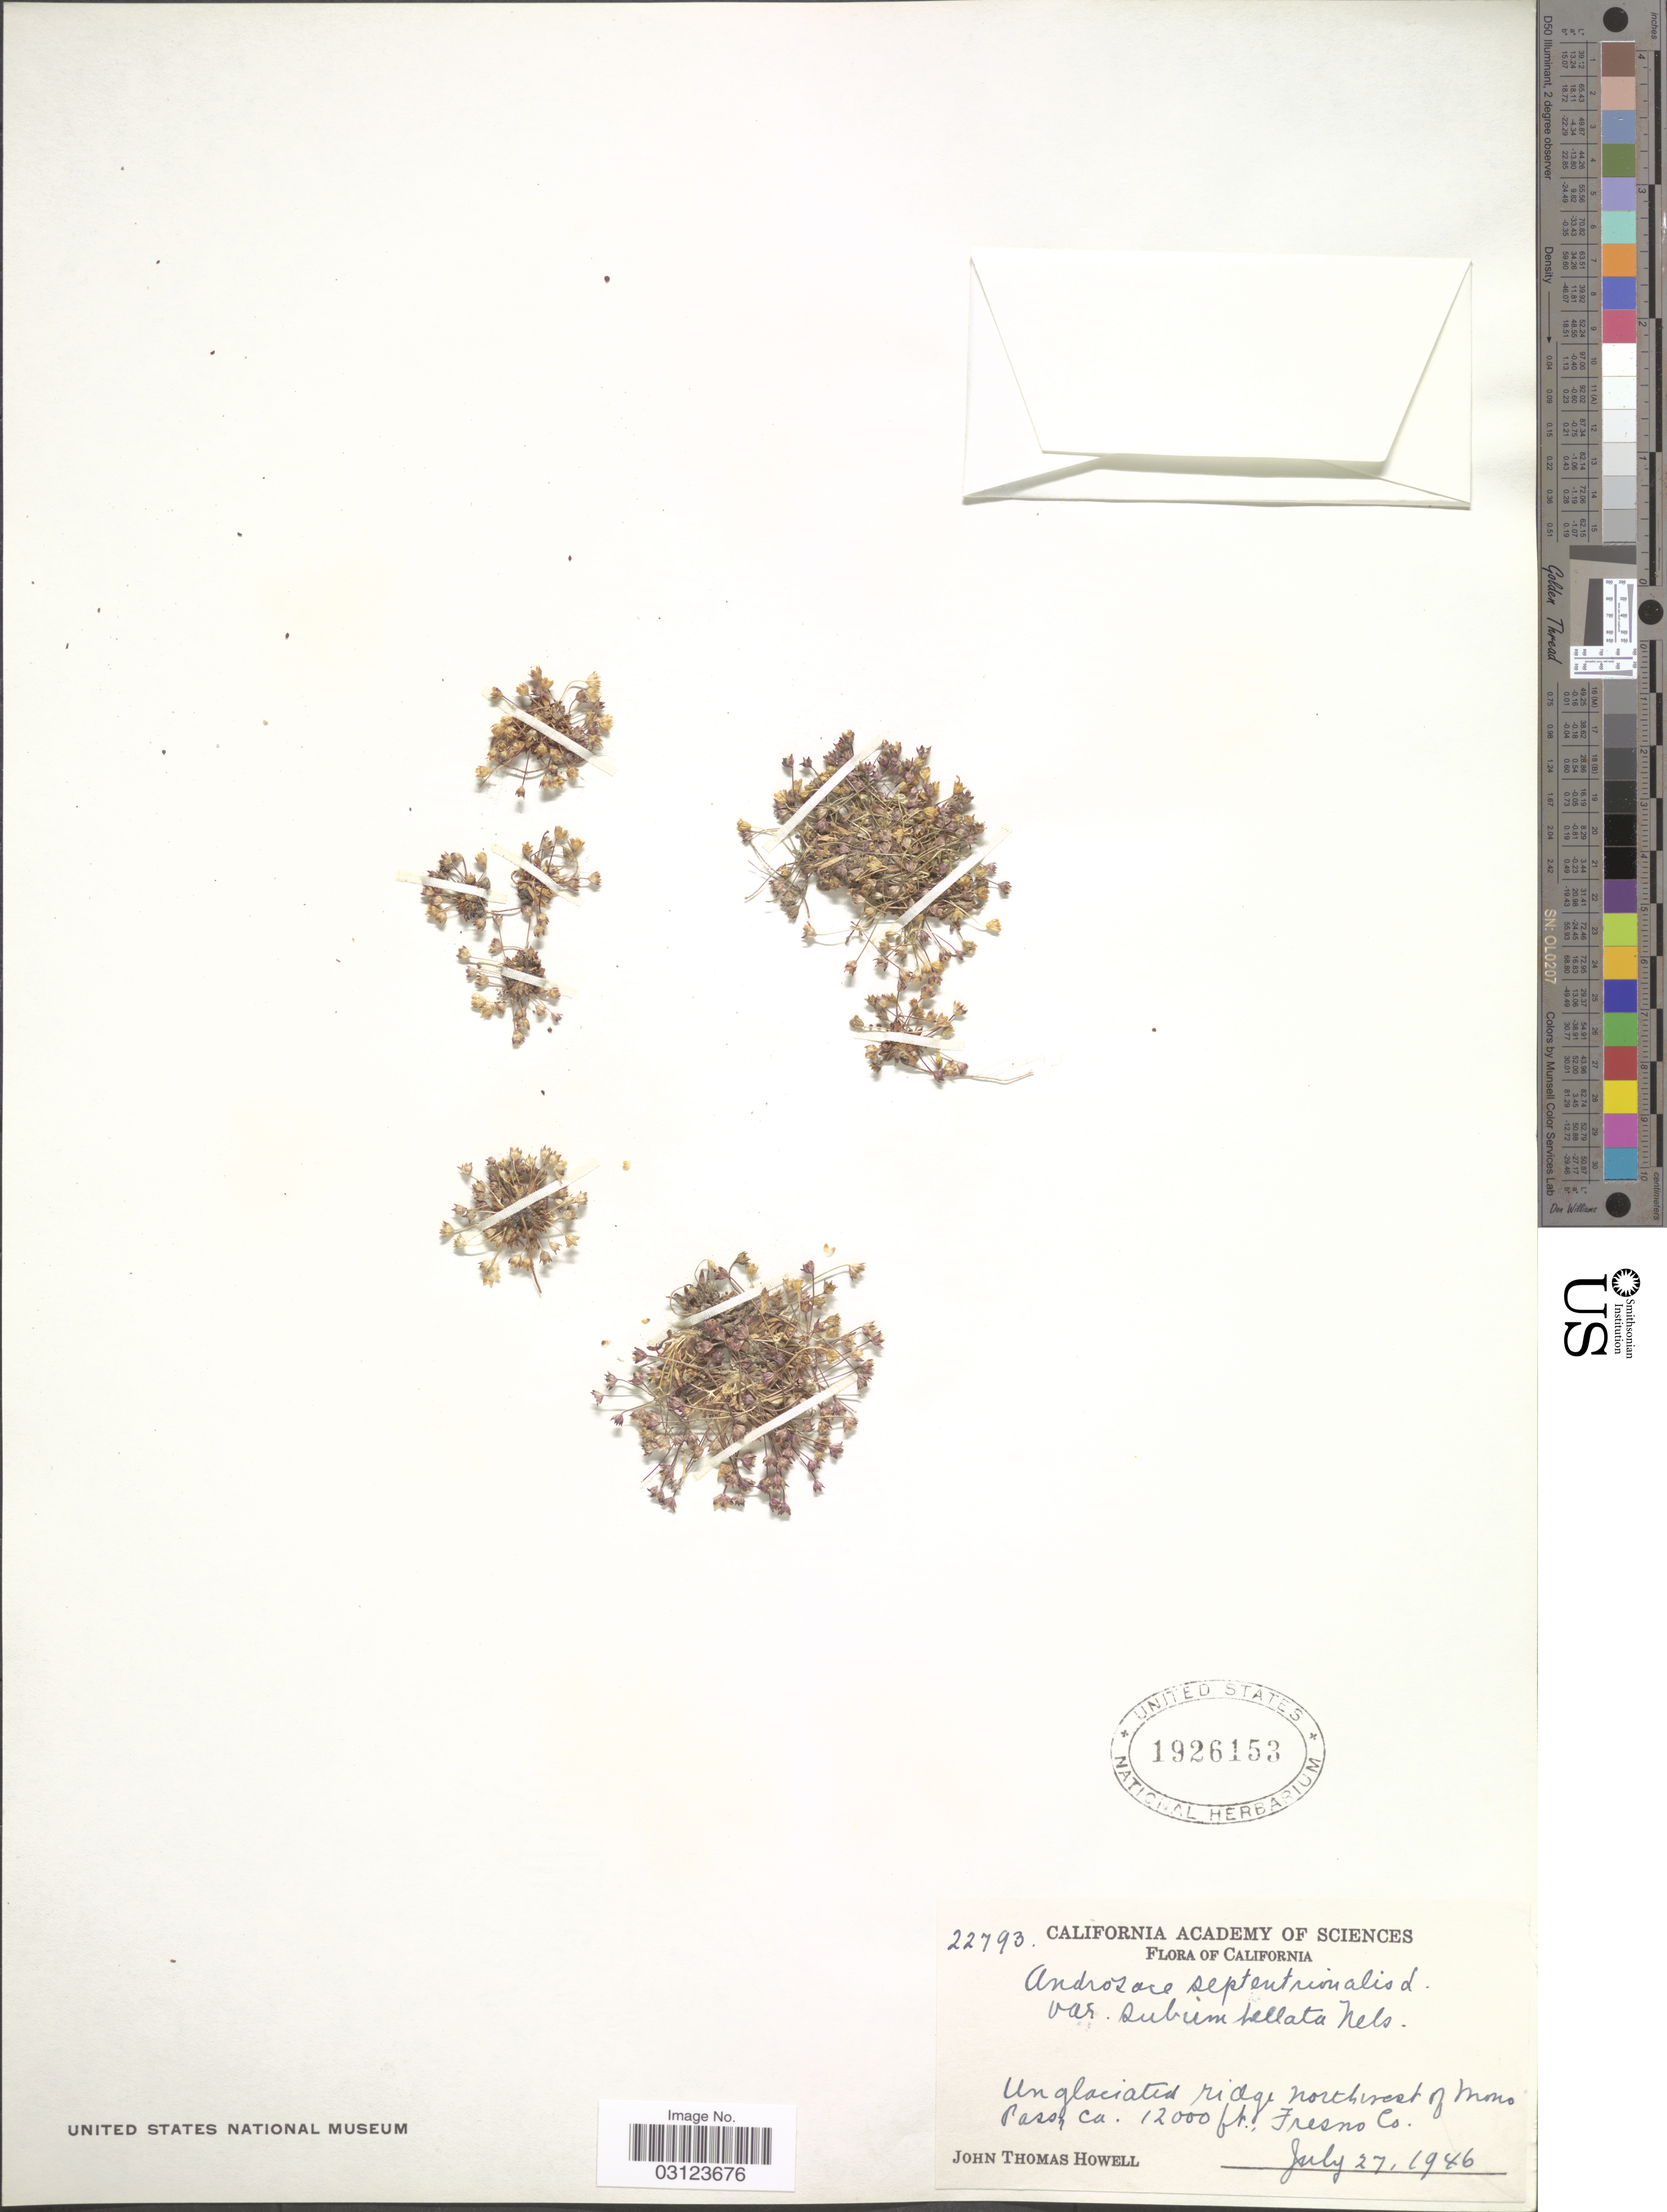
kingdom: Plantae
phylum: Tracheophyta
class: Magnoliopsida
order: Ericales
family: Primulaceae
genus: Androsace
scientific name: Androsace septentrionalis subsp. subumbellata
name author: (A. Nelson) G.T. Robbins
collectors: J. T. Howell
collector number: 22793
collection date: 1946-07-27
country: United States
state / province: California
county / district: Fresno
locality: Unglaciated ridge northwest of Mono Pass, Fresno Co.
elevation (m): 3658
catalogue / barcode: US 1926153